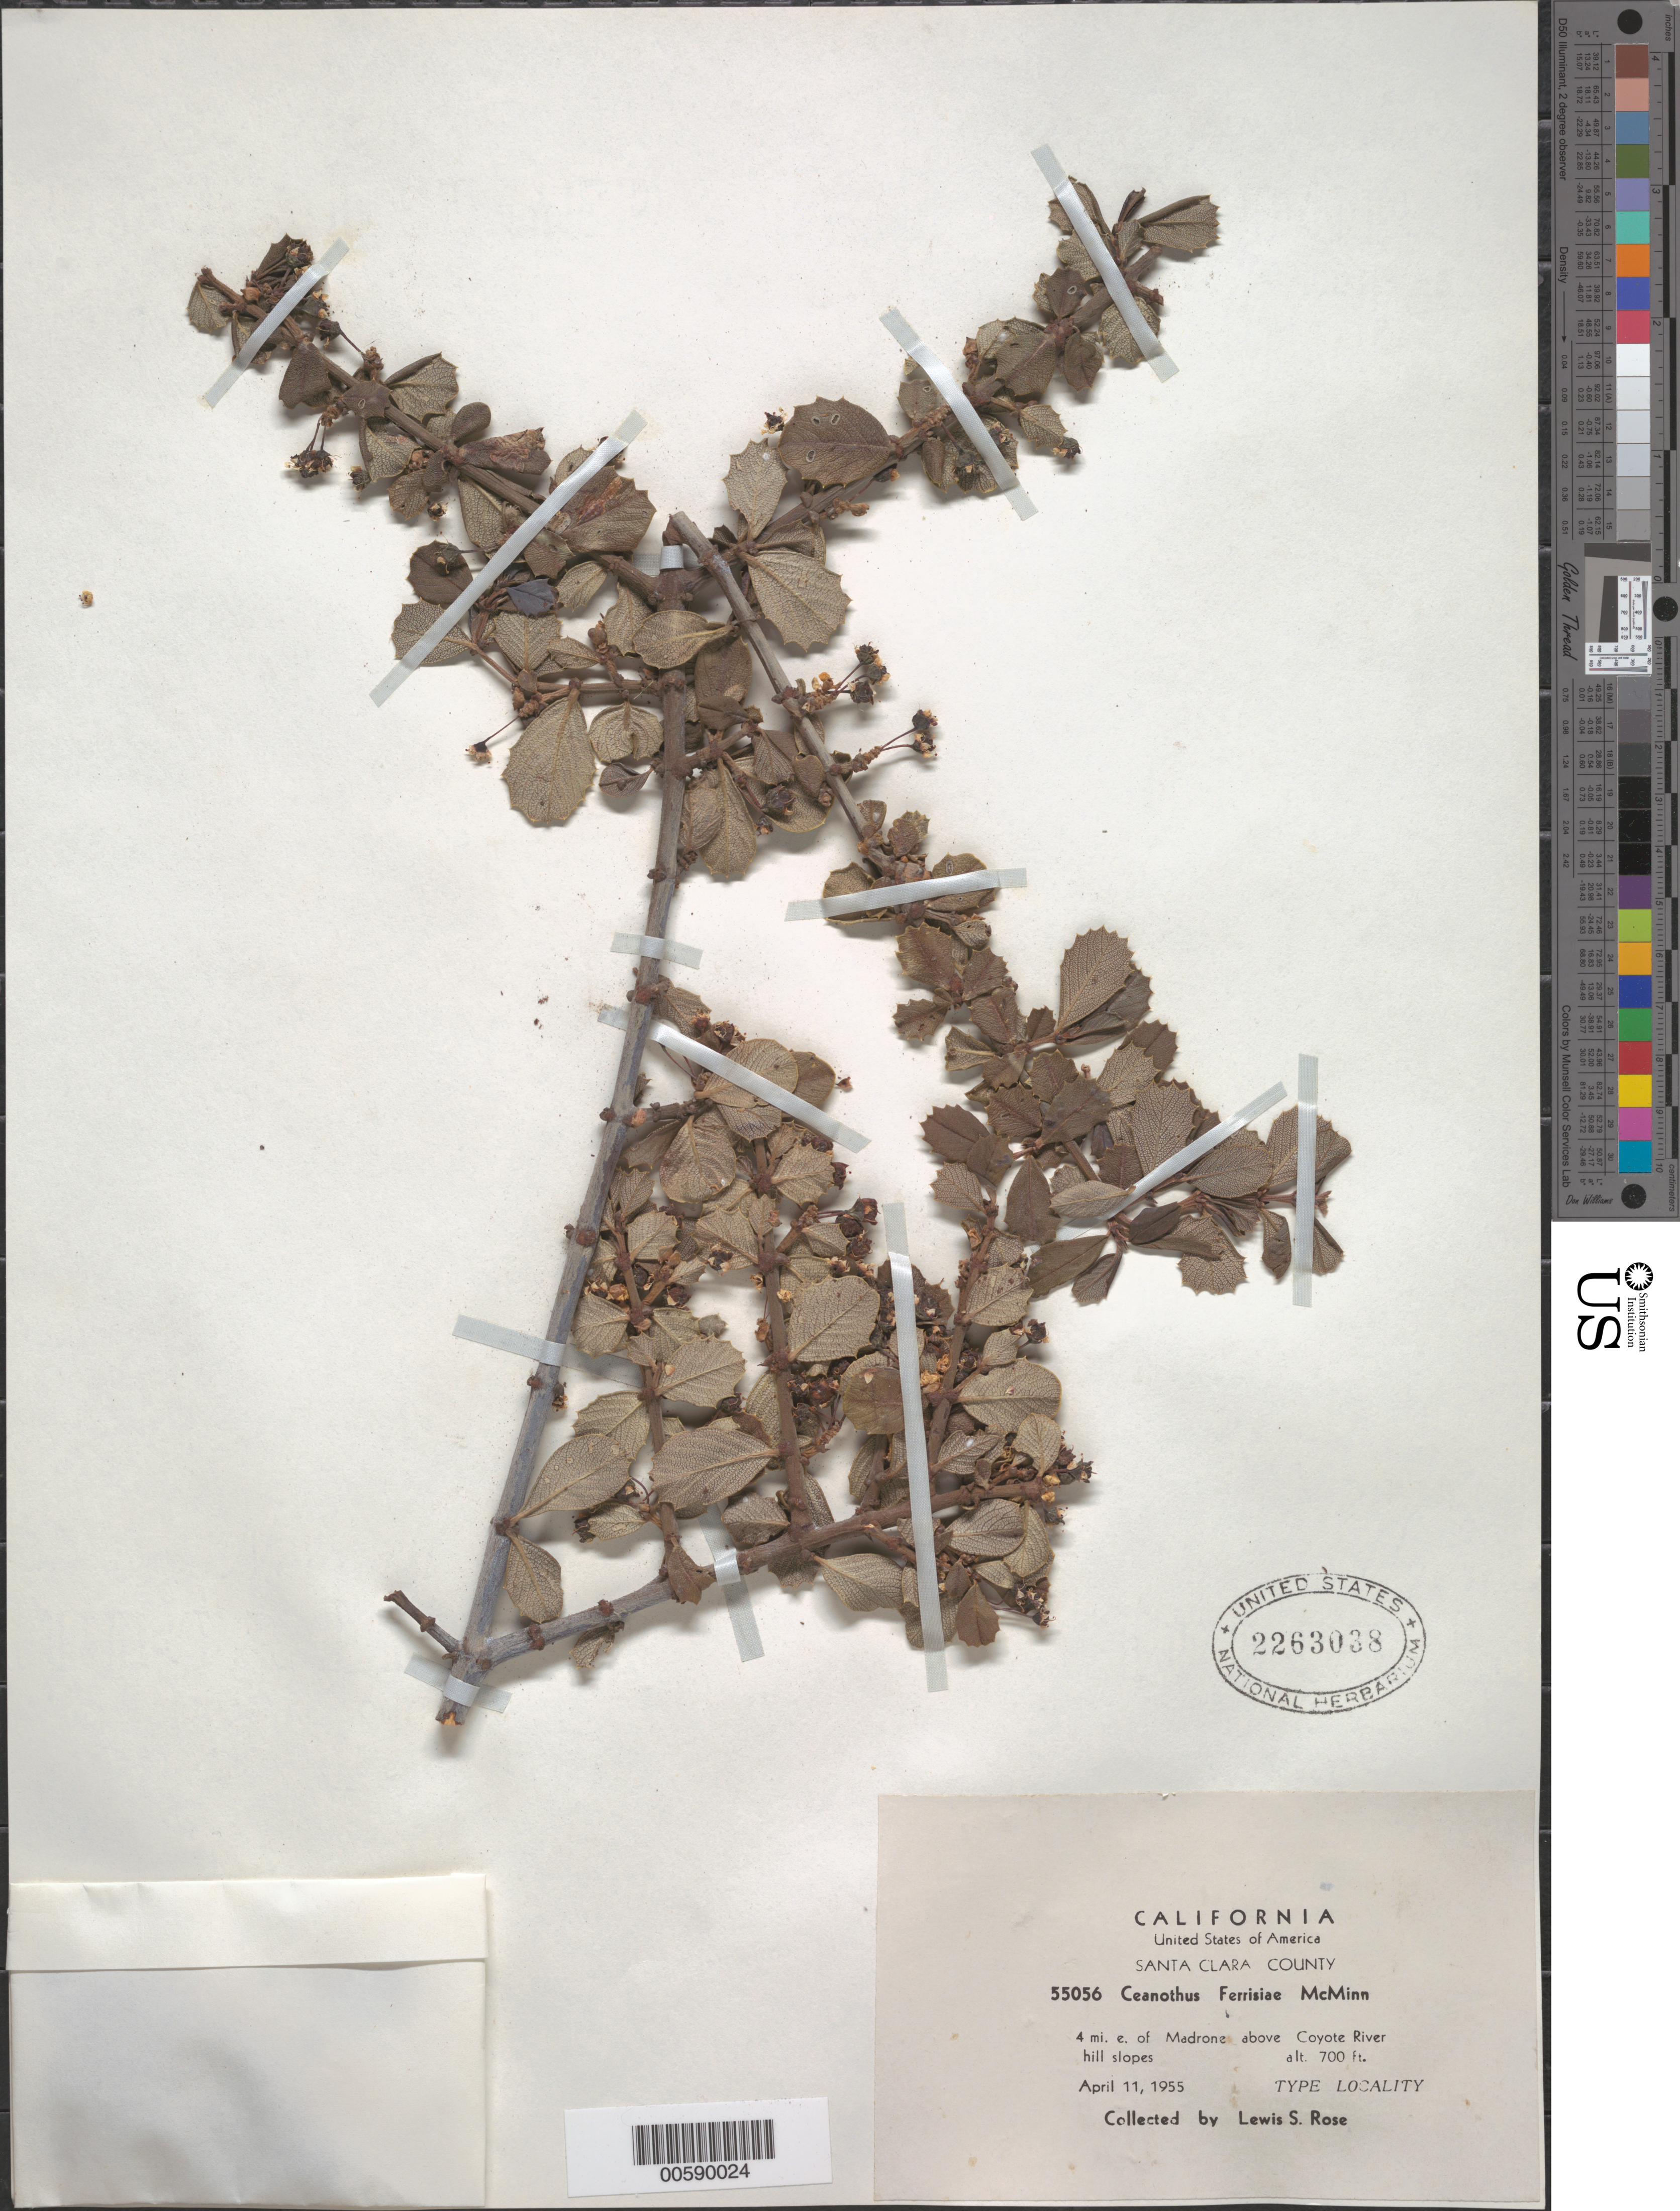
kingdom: Plantae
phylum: Tracheophyta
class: Magnoliopsida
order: Rosales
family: Rhamnaceae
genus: Ceanothus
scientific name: Ceanothus ferrisae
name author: McMinn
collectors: L. S. Rose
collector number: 55056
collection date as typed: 11 Apr 1955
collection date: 1955-04-11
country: United States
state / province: California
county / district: Santa Clara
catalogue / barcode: US 2263038